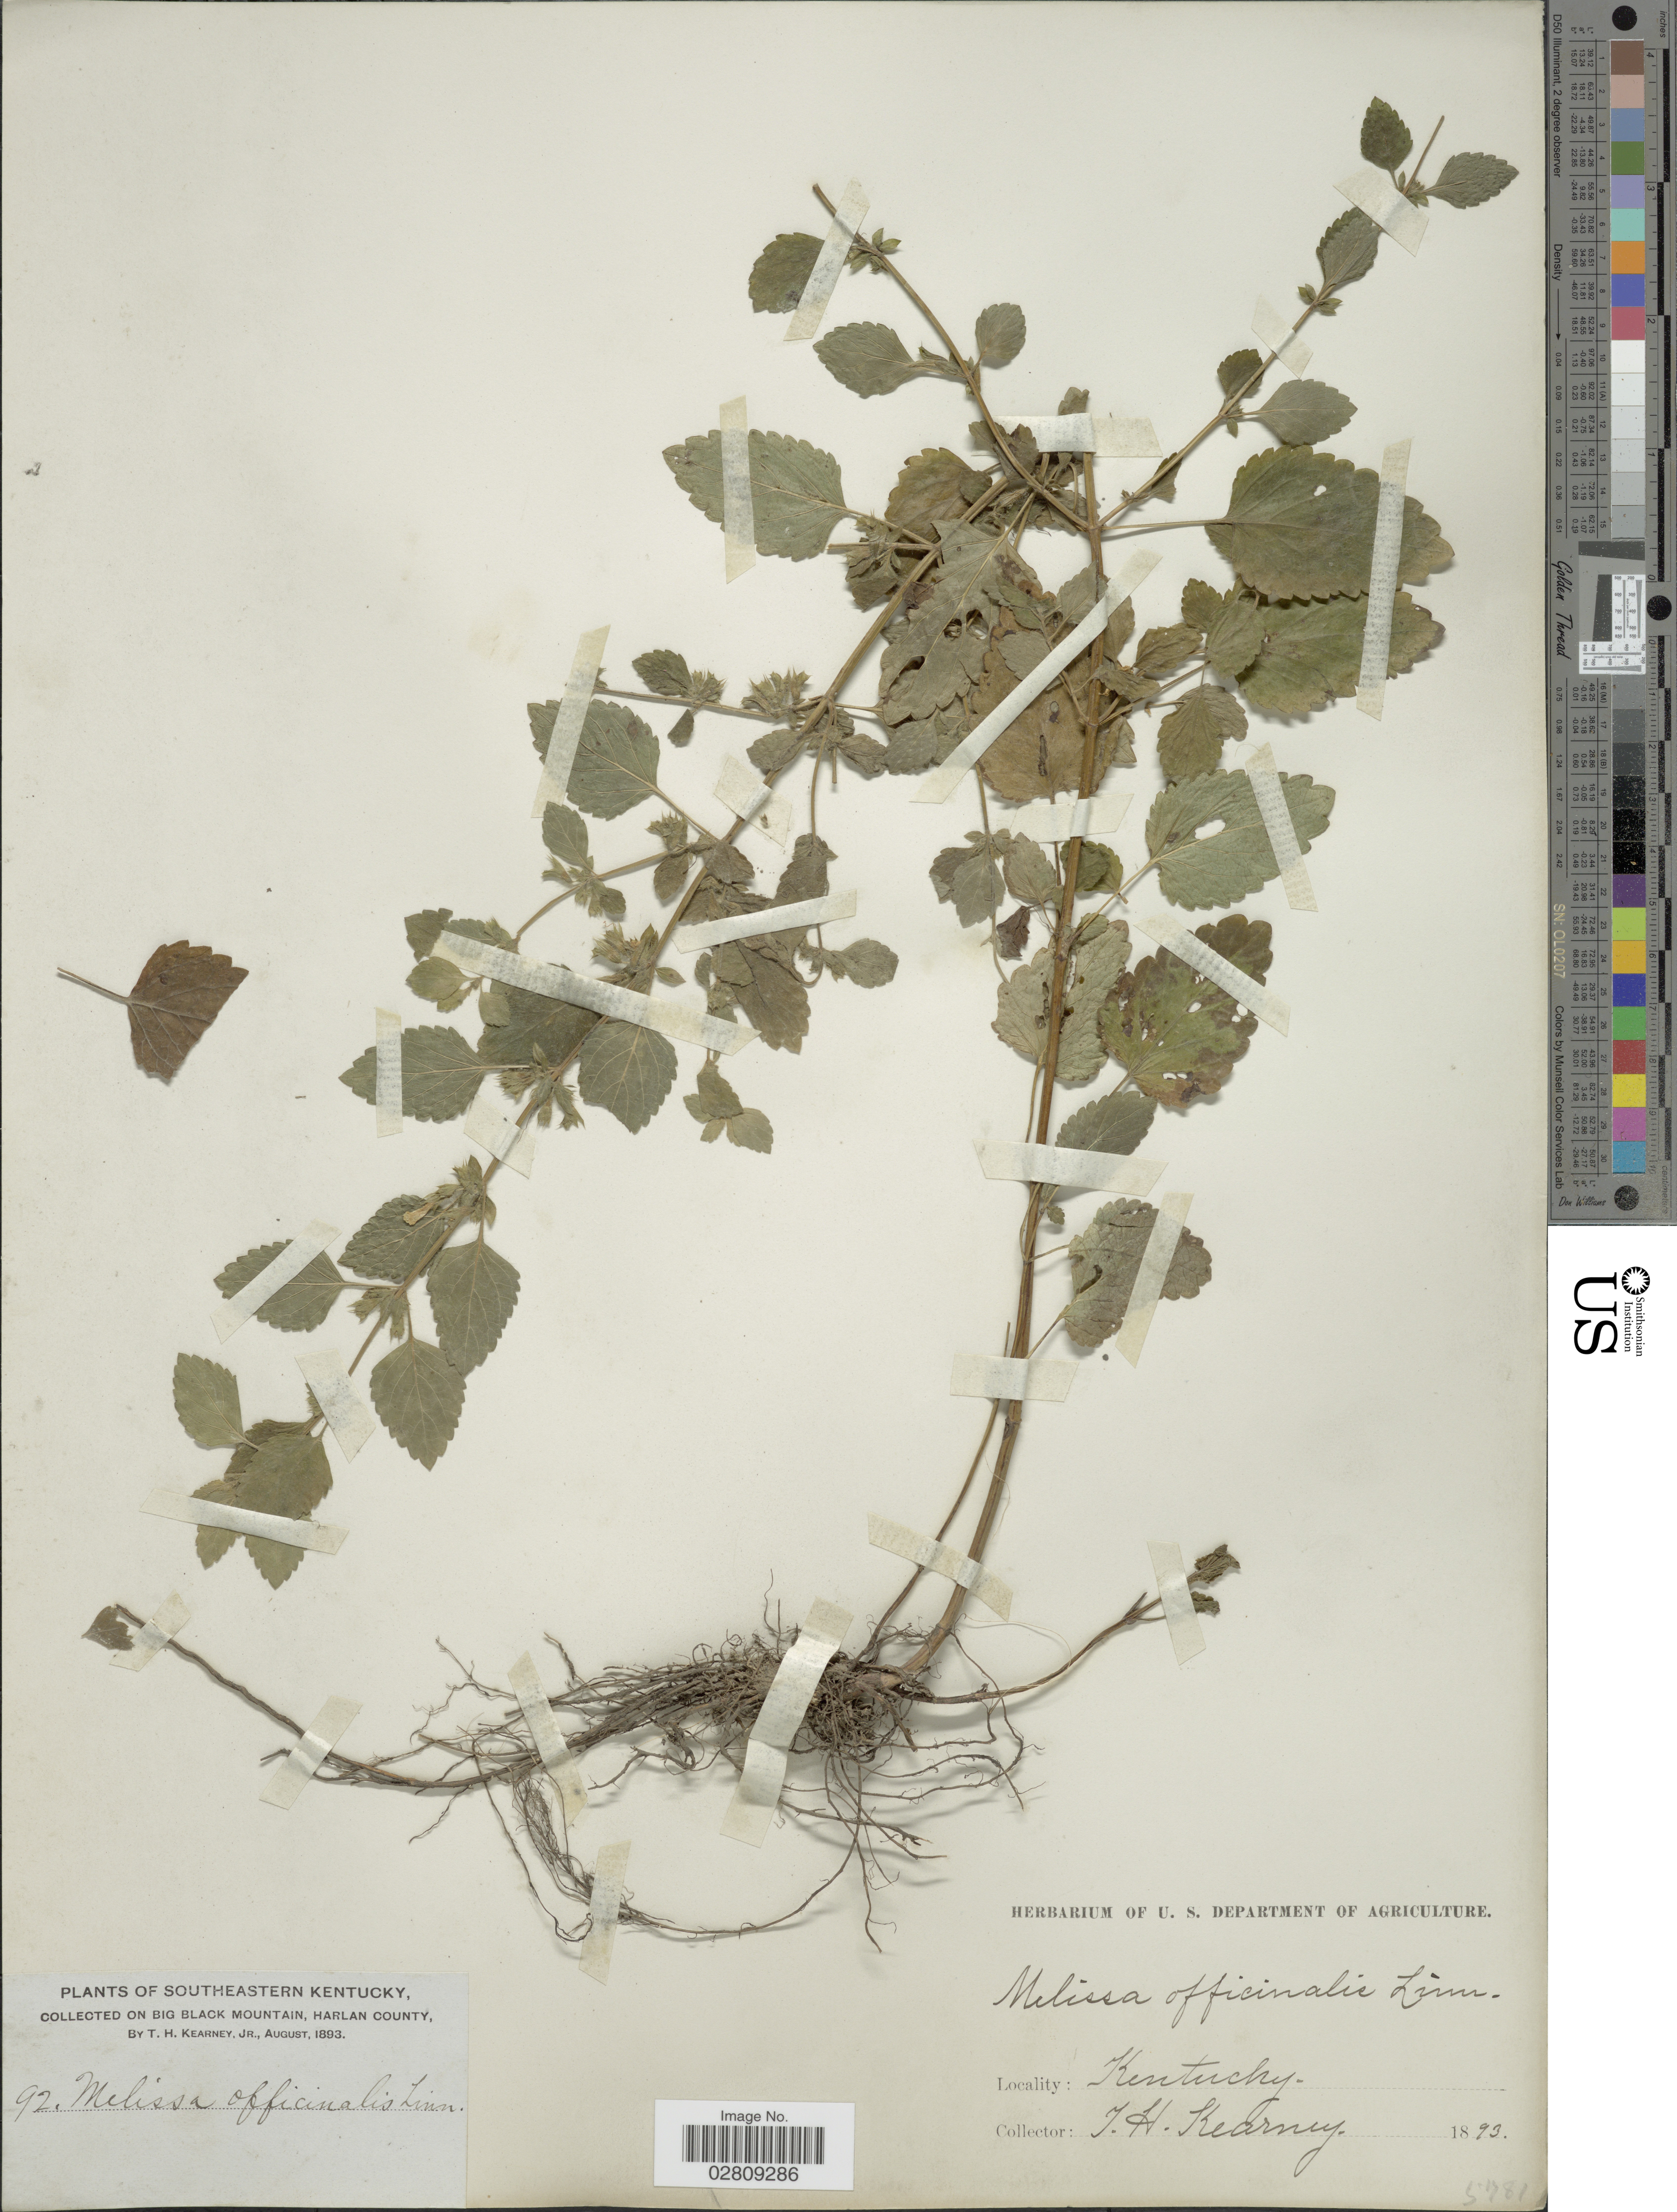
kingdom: Plantae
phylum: Tracheophyta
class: Magnoliopsida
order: Lamiales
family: Lamiaceae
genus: Melissa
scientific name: Melissa officinalis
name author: L.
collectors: T. H. Kearney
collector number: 92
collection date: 1893-08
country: United States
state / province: Kentucky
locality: Southeastern Kentucky, on Big Black Mountain, Harlan County.